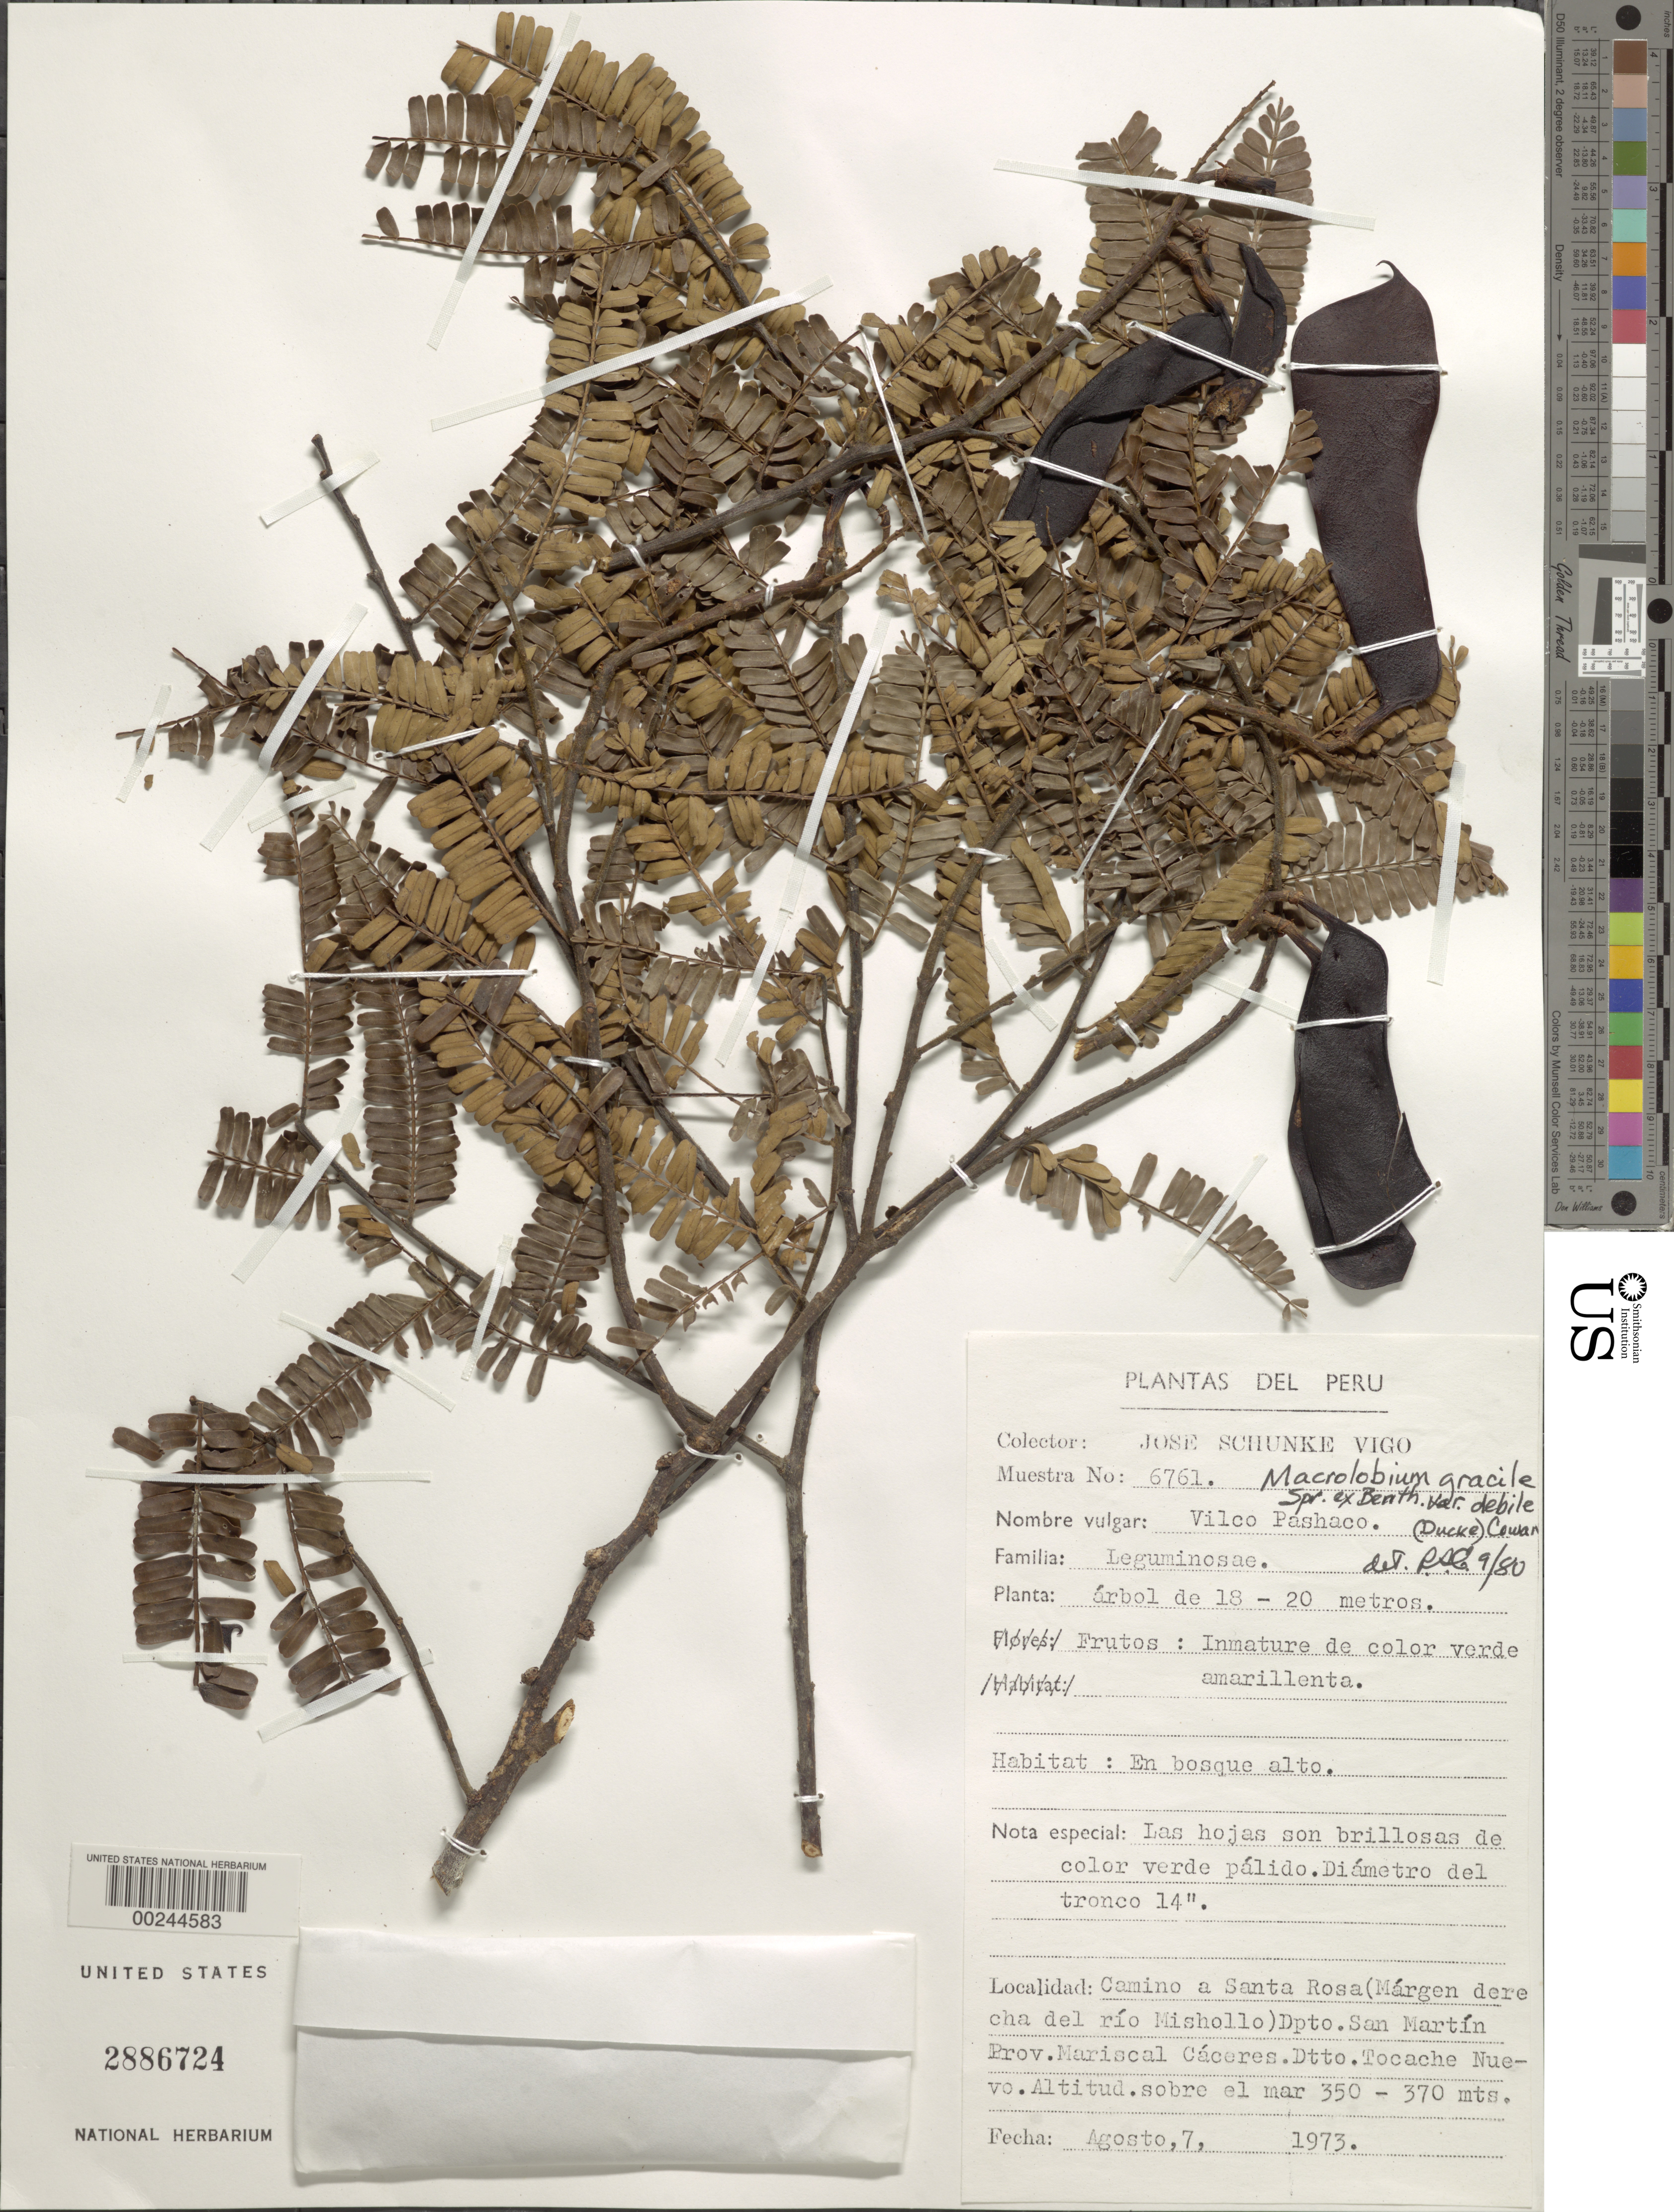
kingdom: Plantae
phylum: Tracheophyta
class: Magnoliopsida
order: Fabales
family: Fabaceae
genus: Macrolobium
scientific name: Macrolobium gracile var. debile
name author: (Ducke) R.S. Cowan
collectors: J. M. Schunke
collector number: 6761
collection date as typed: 07 Aug 1973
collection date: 1973-08-07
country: Peru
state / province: San Martín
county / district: Mariscal Cáceres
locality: Road to santa rosa (right side of rio mishollo) dtto. tocache nuevo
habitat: Tall forest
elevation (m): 350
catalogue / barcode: US 2886724